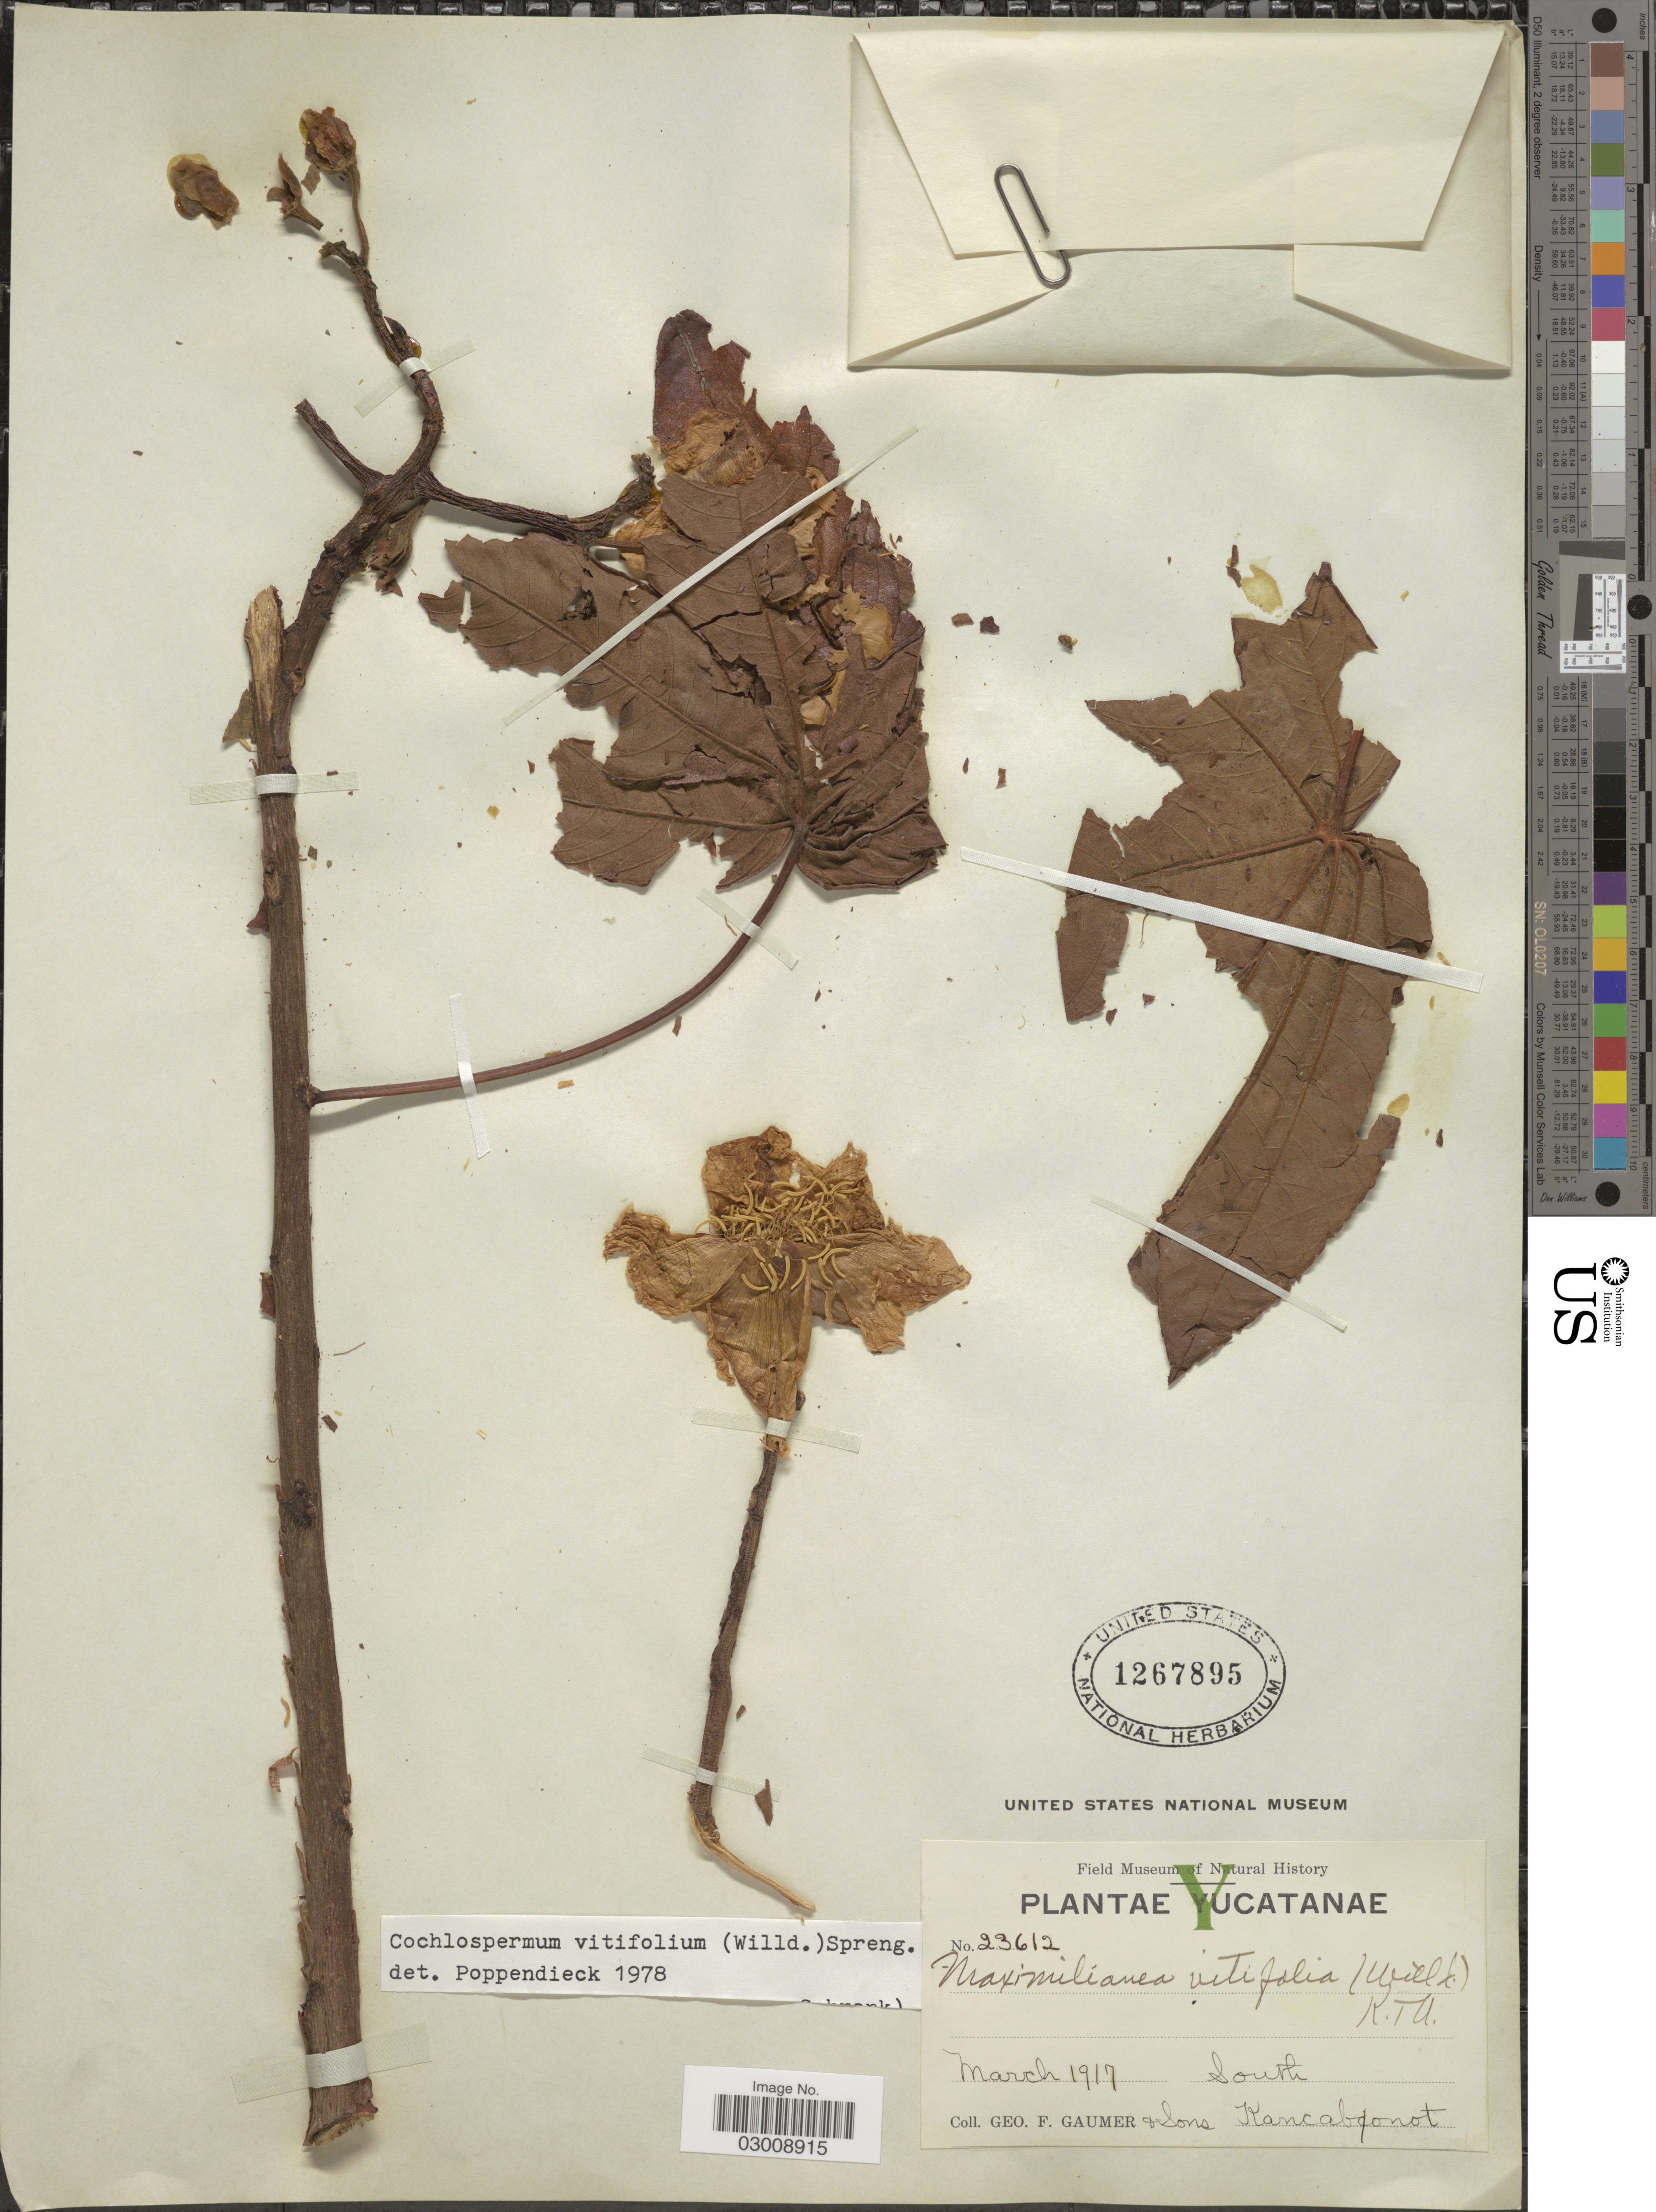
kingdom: Plantae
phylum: Tracheophyta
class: Magnoliopsida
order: Malvales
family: Cochlospermaceae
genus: Cochlospermum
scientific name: Cochlospermum vitifolium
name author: (Willd.) Spreng.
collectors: G. F. Gaumer & Sons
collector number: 23612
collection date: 1917-03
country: Mexico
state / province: Yucatán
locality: Yucatanae. South Kancabonot.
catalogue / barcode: US 1267895